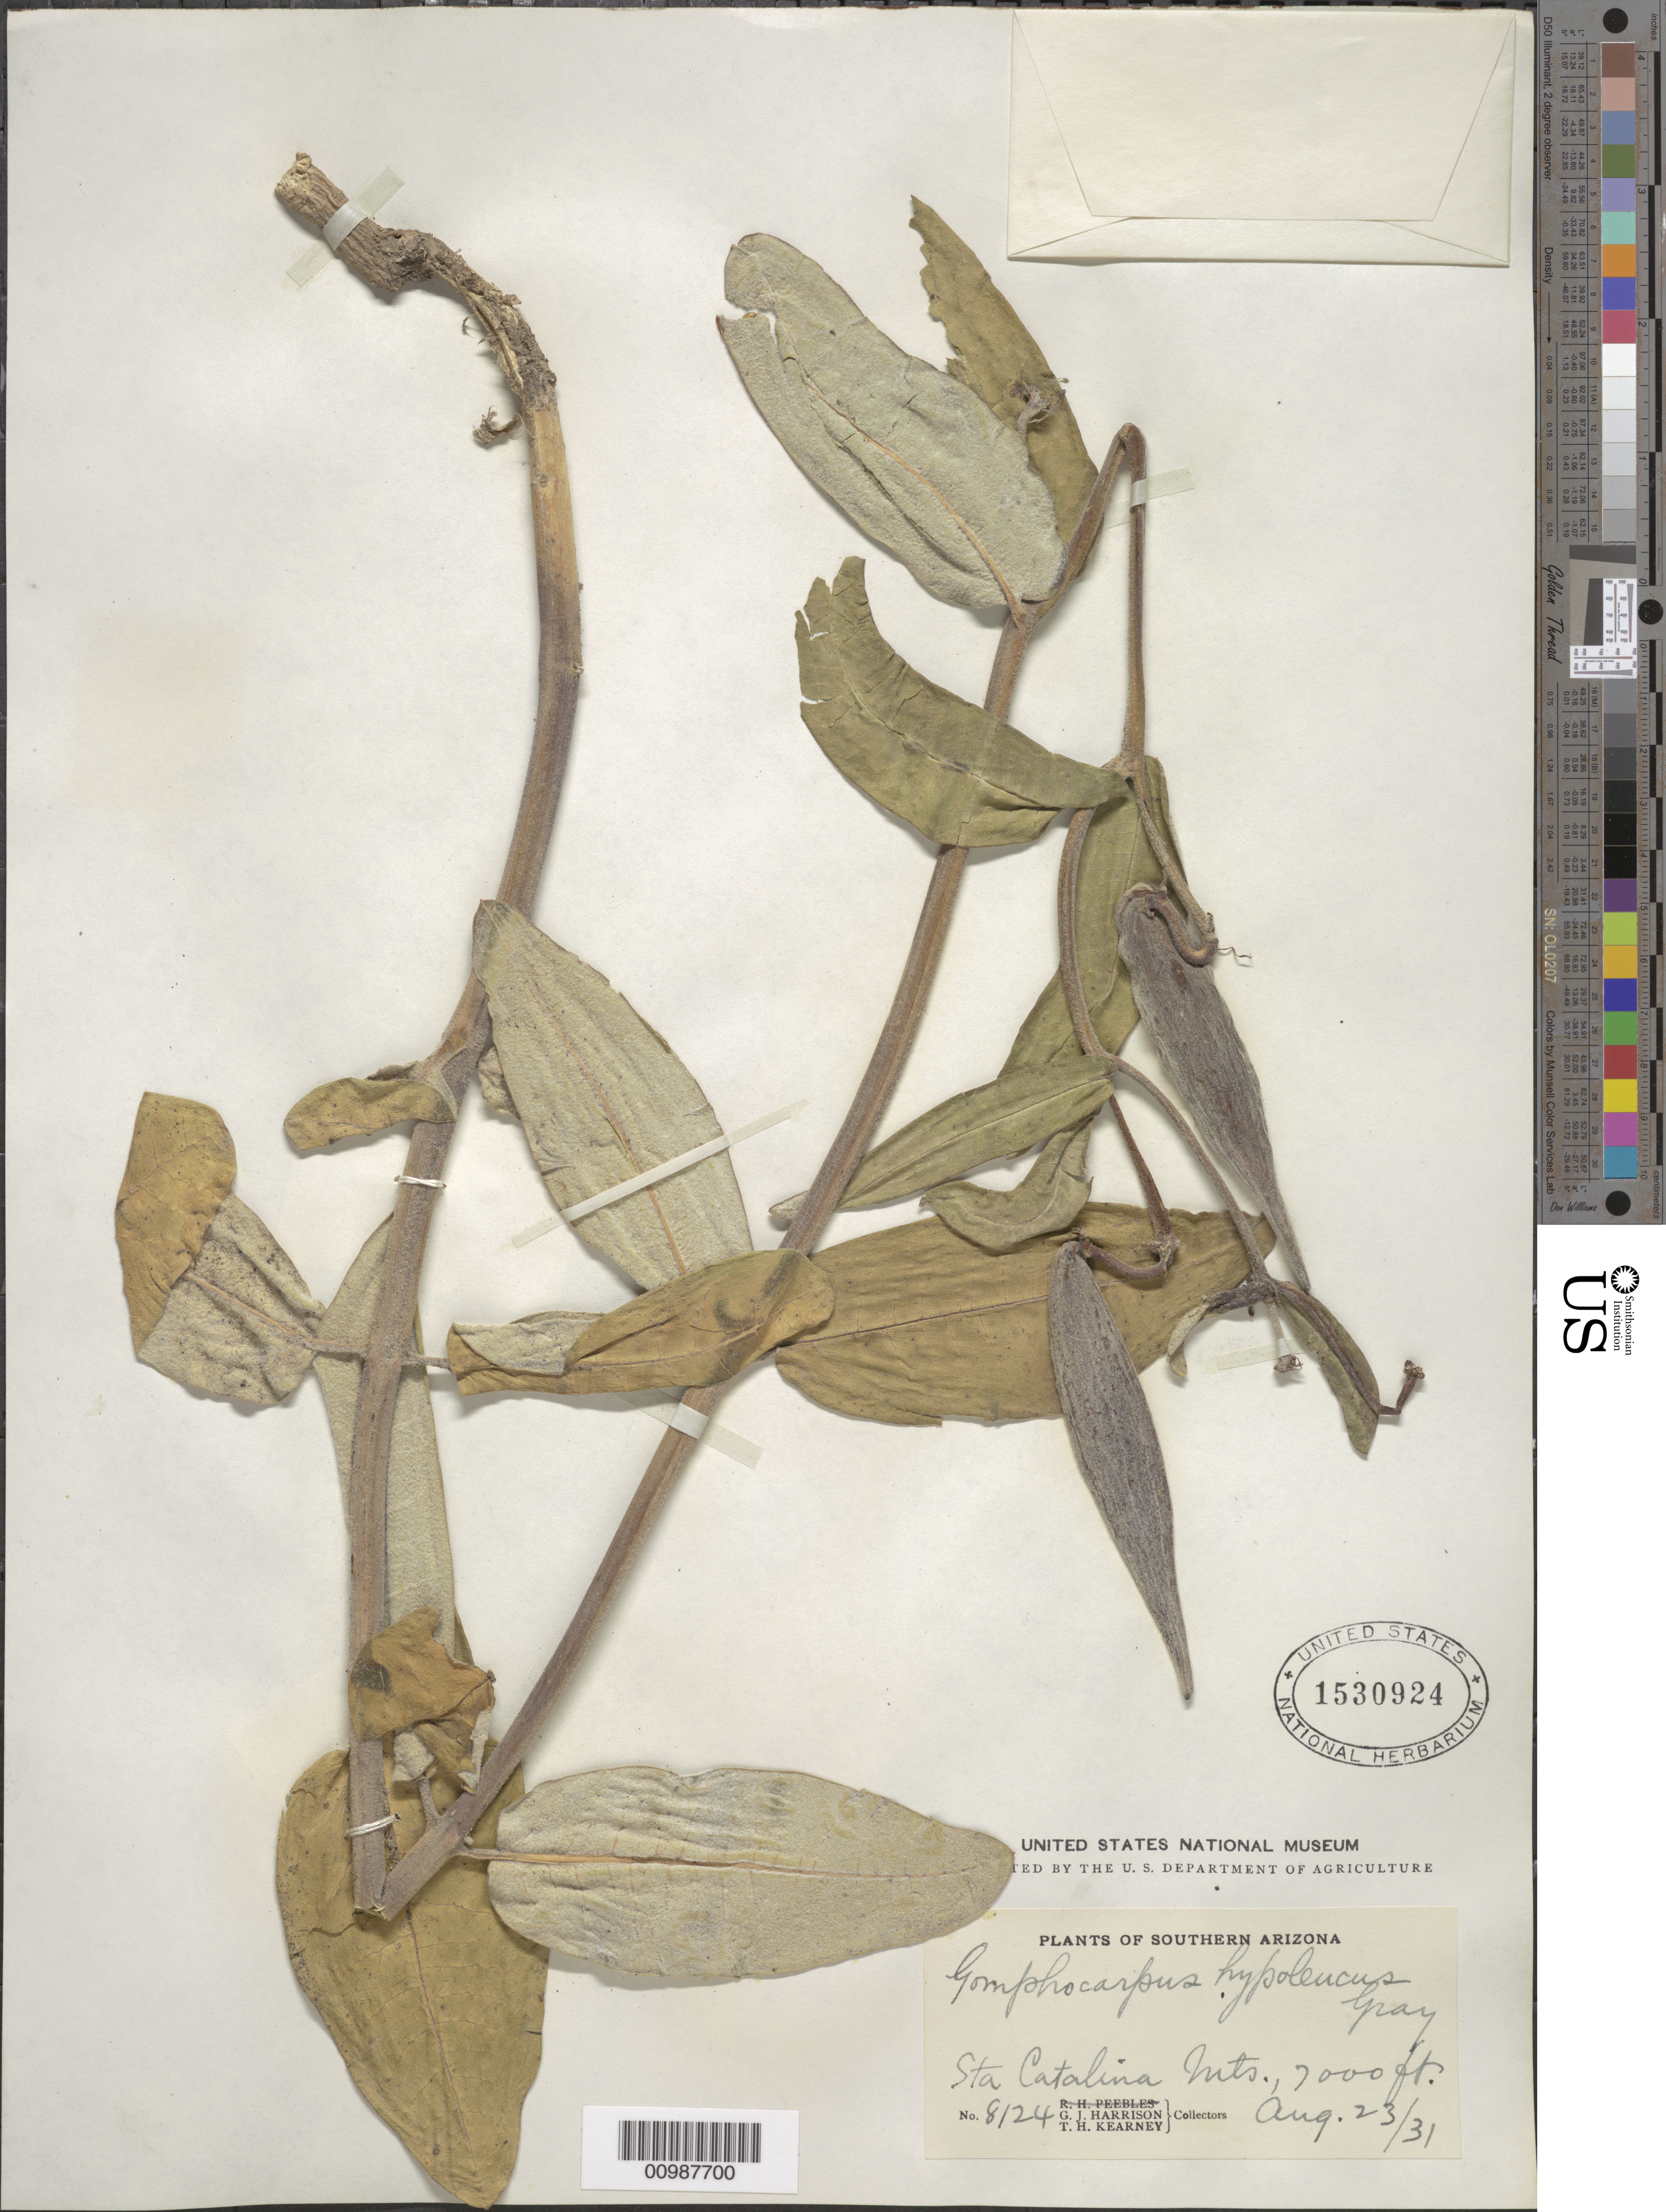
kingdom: Plantae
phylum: Tracheophyta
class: Magnoliopsida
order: Gentianales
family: Apocynaceae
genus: Asclepias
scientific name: Asclepias hypoleuca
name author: (A. Gray) Woodson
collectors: G. J. Harrison & T. H. Kearney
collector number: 8124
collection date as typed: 23 Aug 1931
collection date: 1931-08-23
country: United States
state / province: Arizona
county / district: Pima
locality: Santa Catalina Mountains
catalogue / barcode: US 1530924